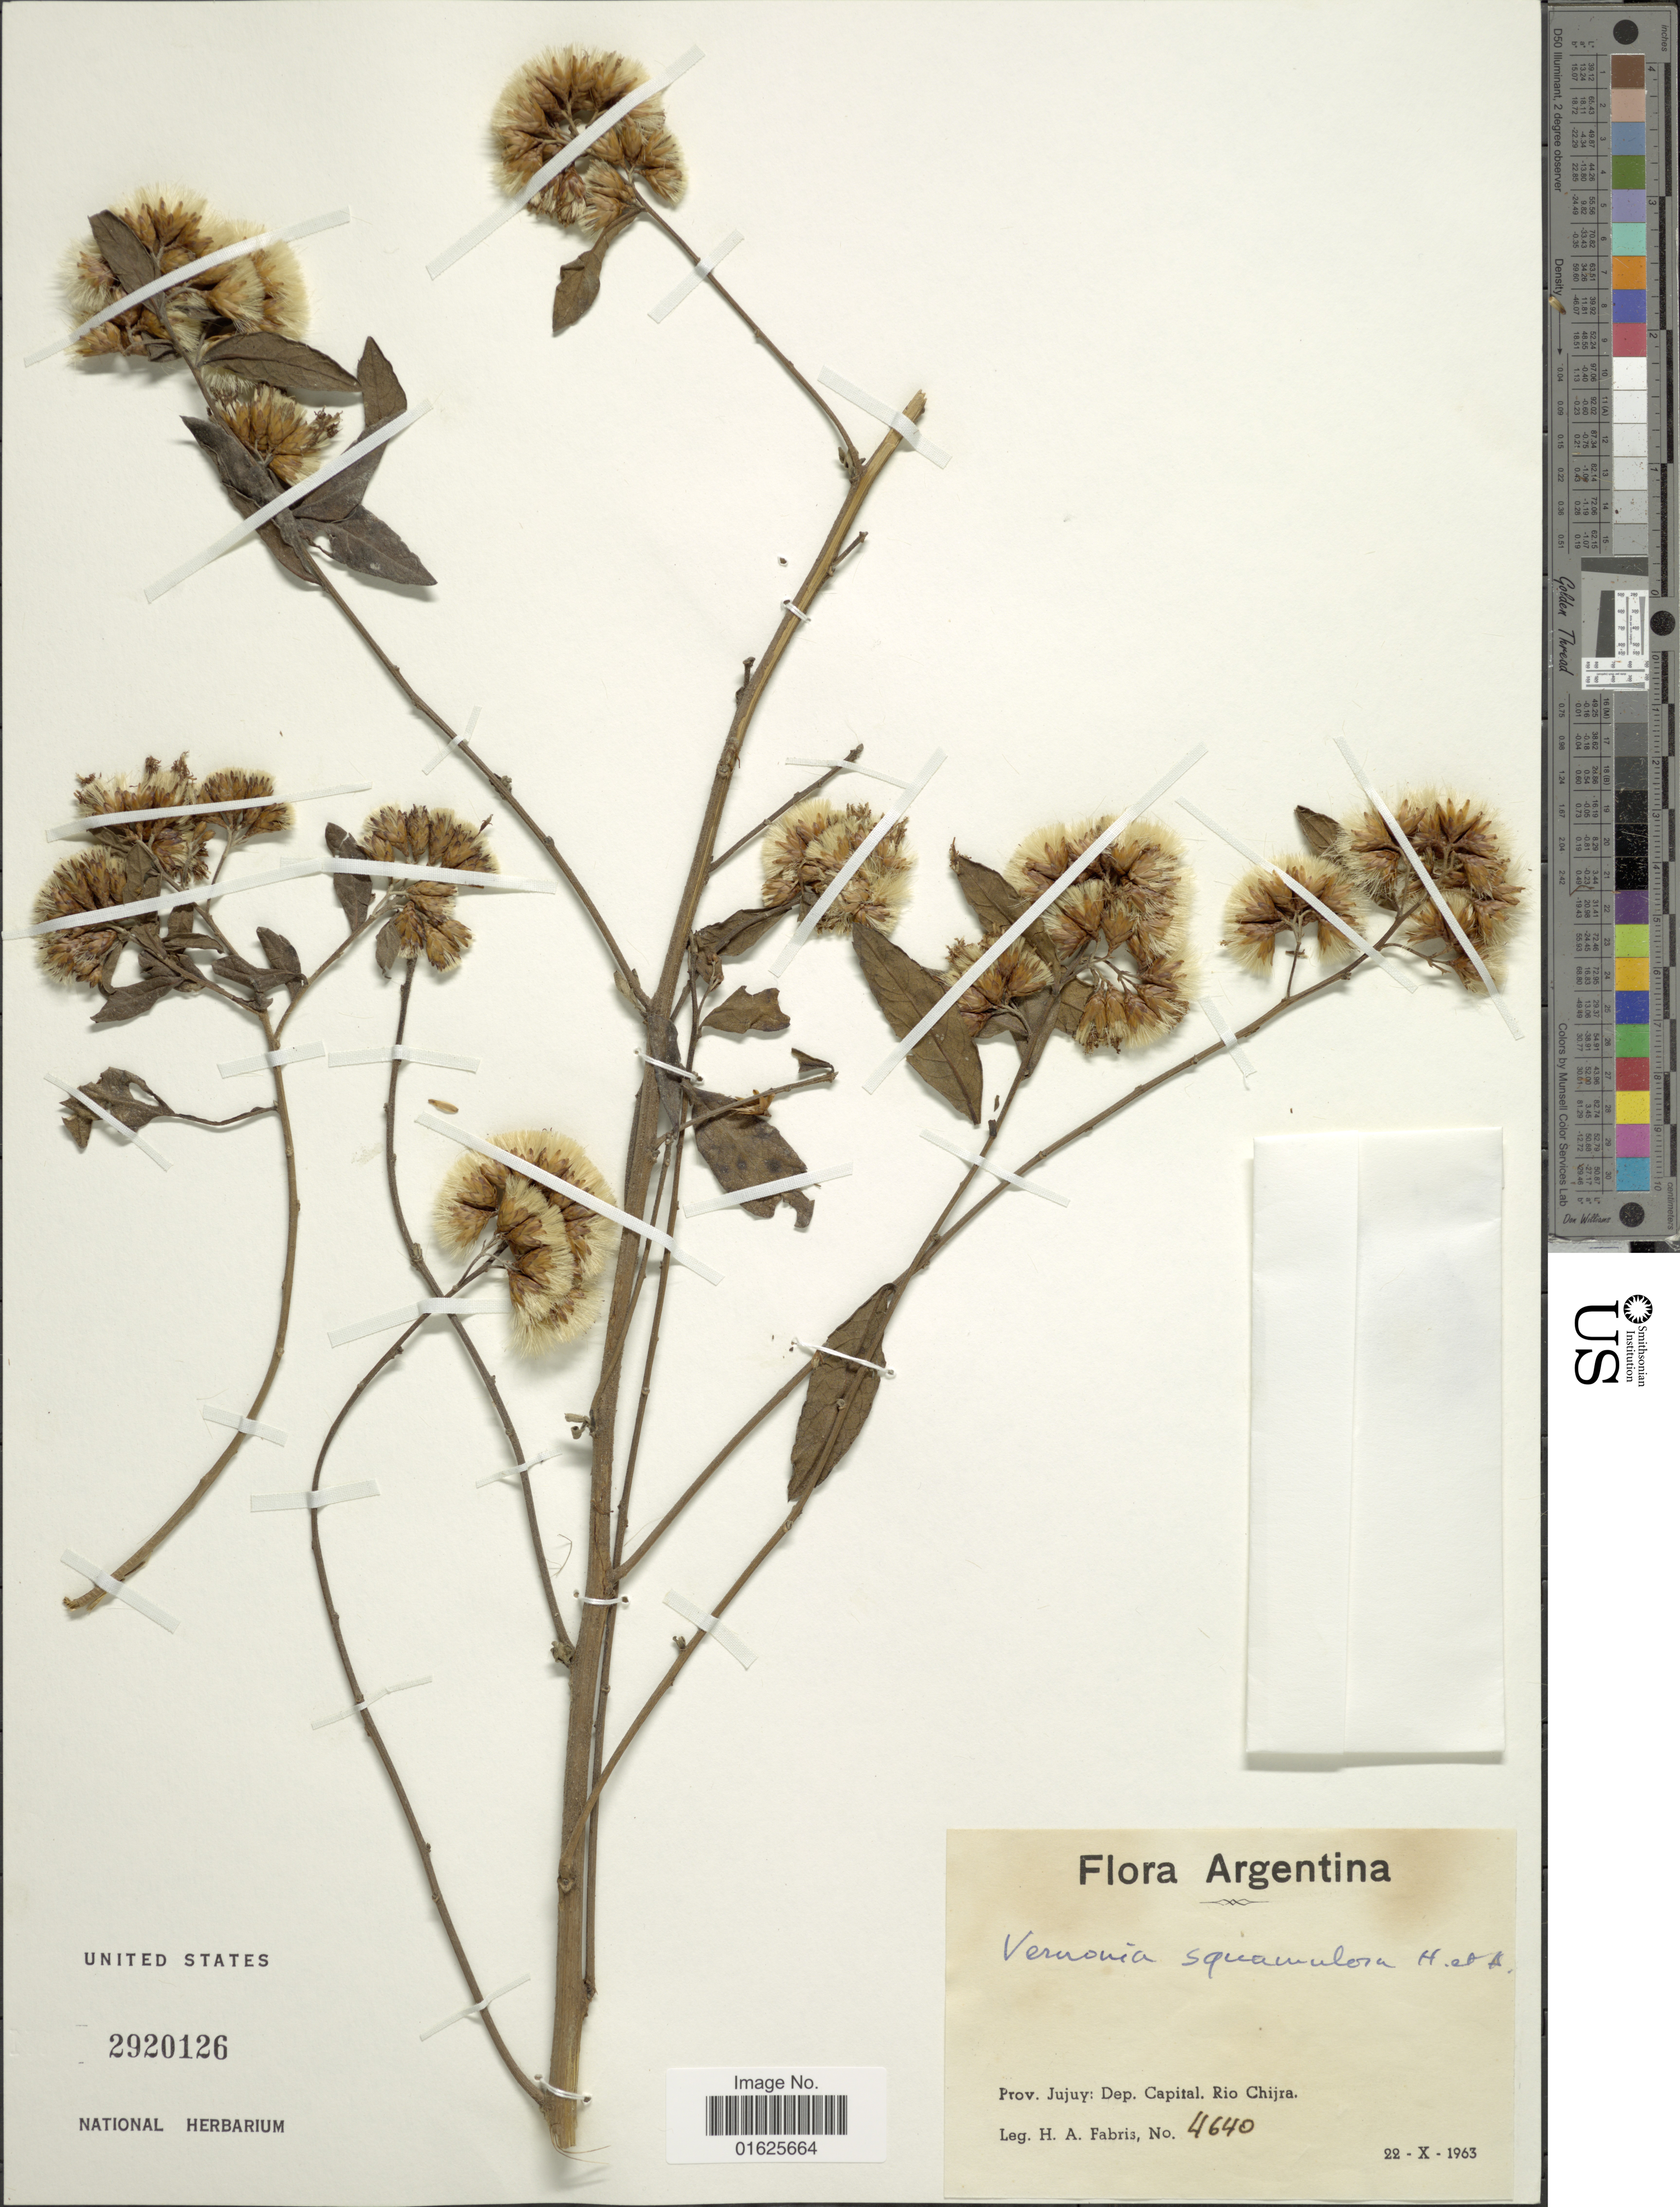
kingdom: Plantae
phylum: Tracheophyta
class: Magnoliopsida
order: Asterales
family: Asteraceae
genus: Vernonanthura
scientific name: Vernonanthura squamulosa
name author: (Hook. & Arn.) H. Rob.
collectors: H. A. Fabris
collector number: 4640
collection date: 1963-10-22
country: Argentina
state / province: Jujuy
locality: Dep. Capital, Rio Chijra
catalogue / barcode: US 2920126